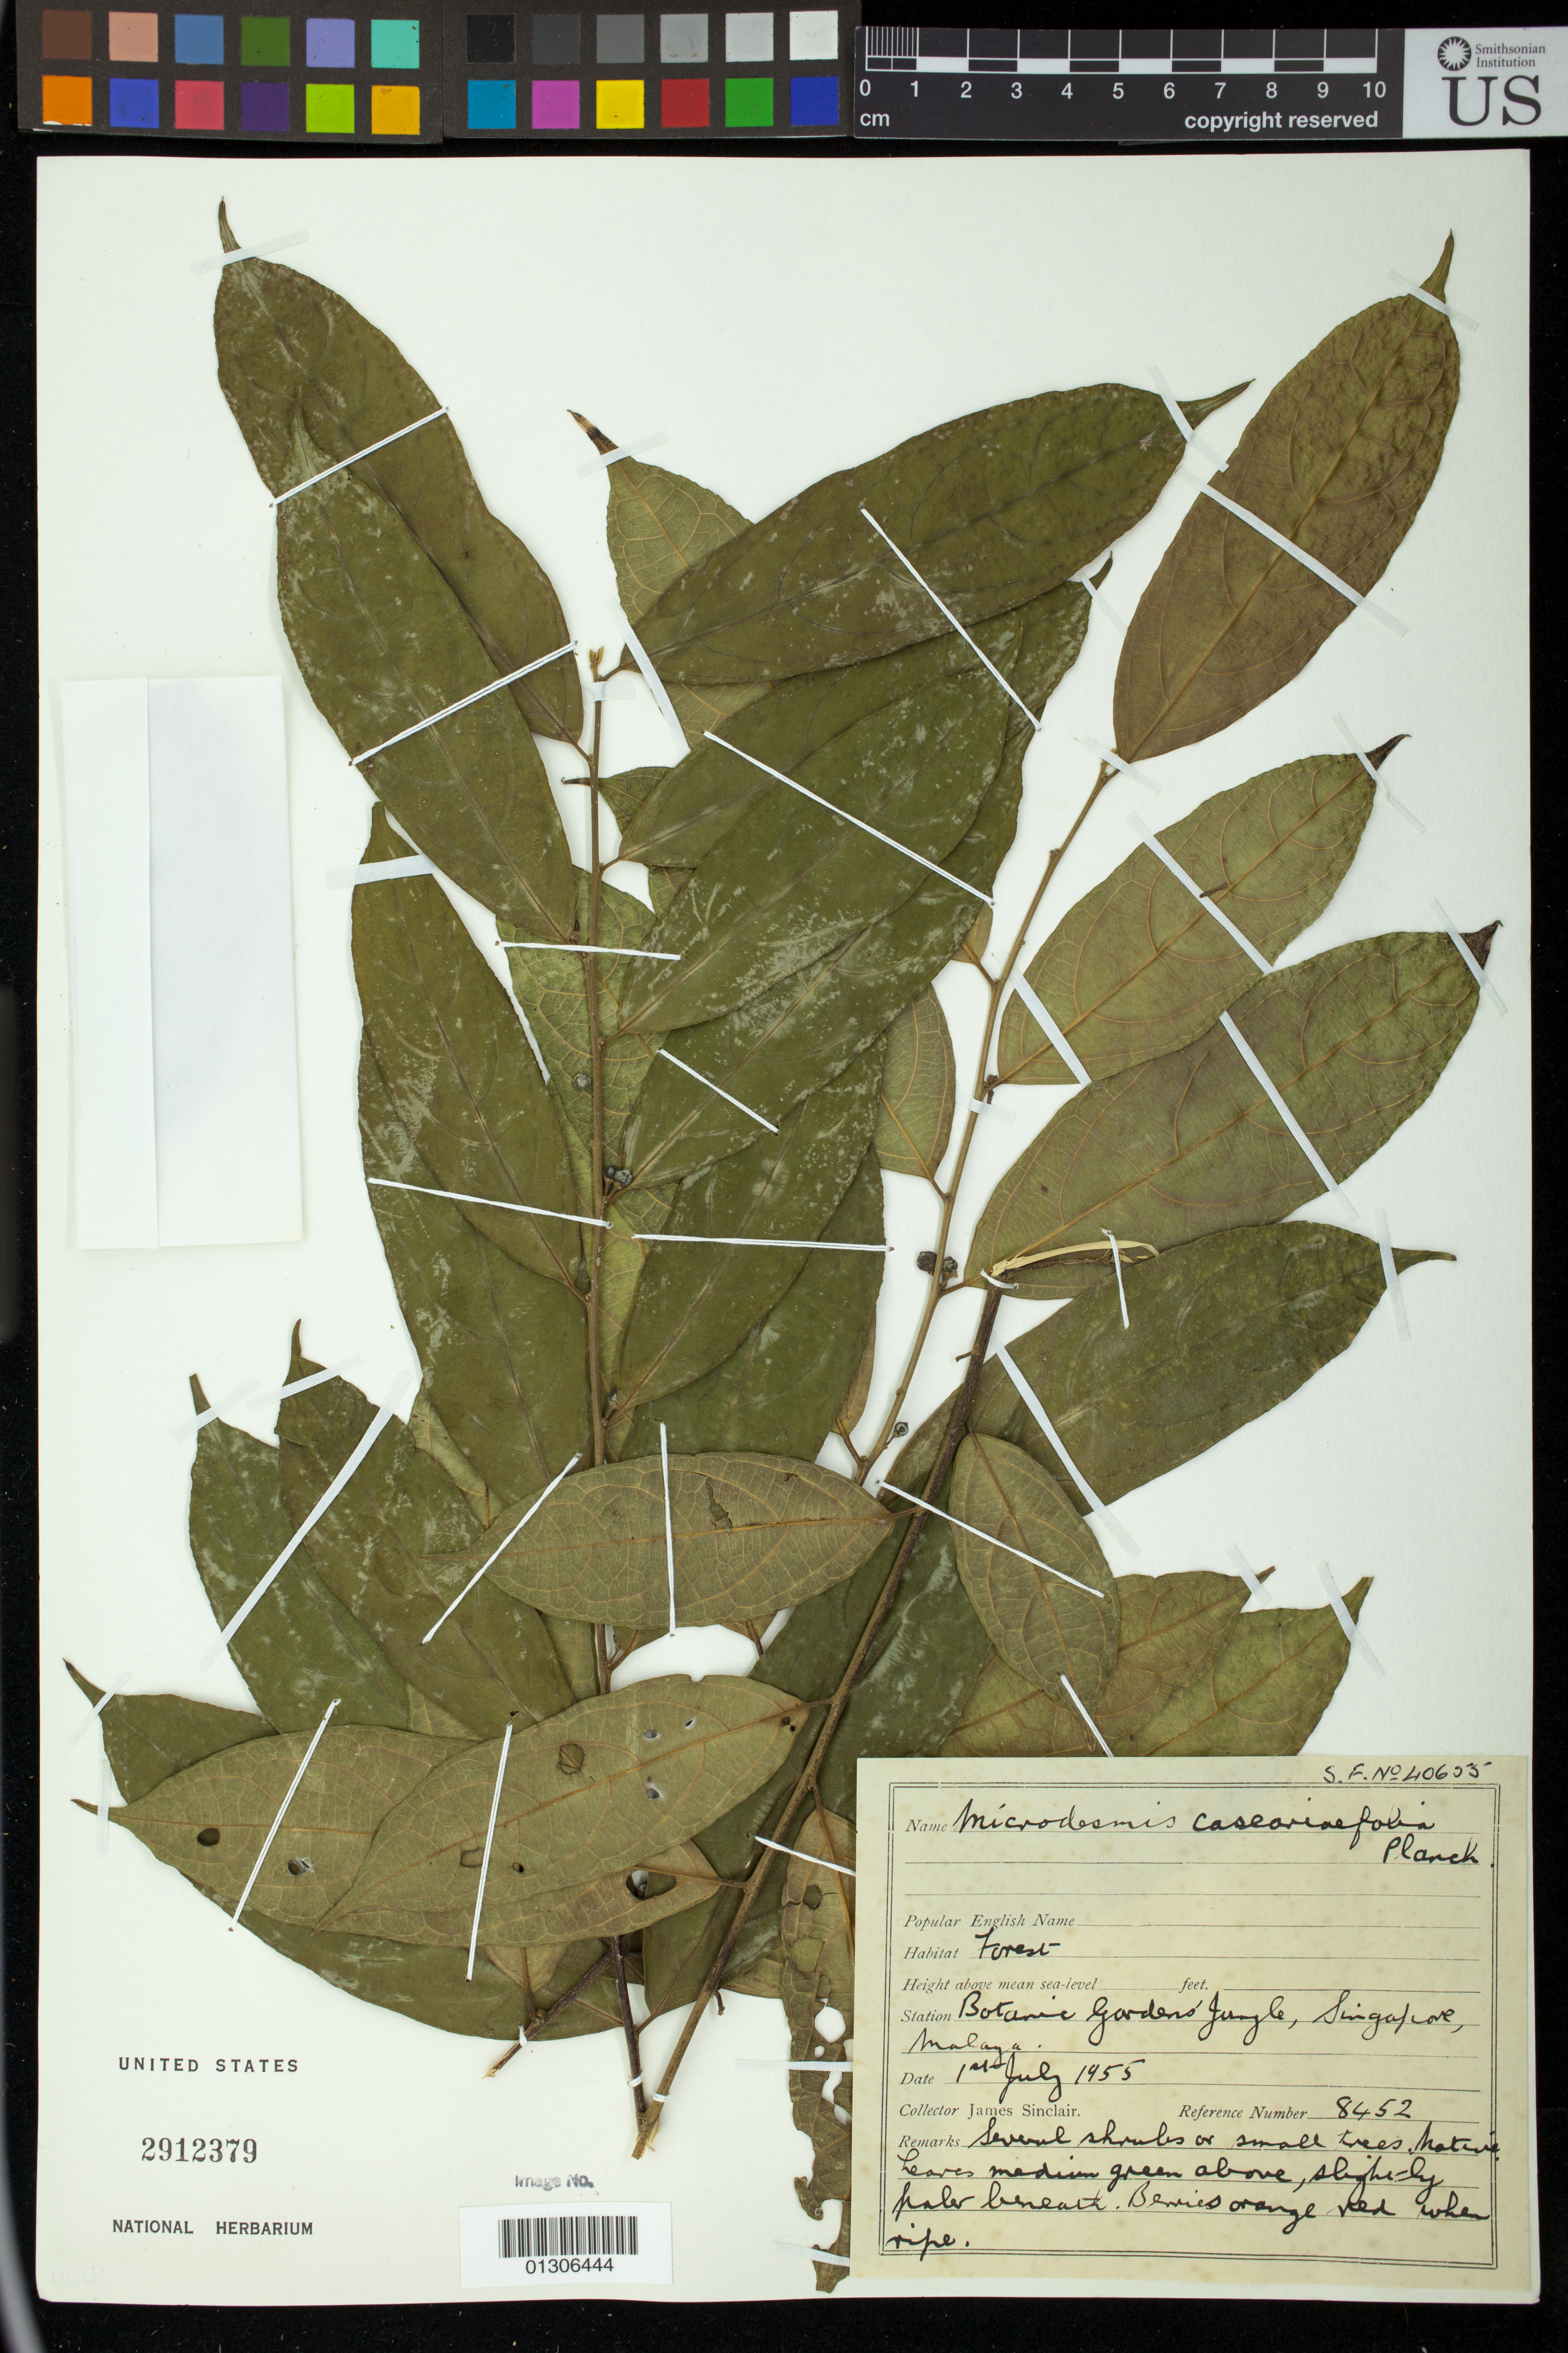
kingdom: Plantae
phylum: Tracheophyta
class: Magnoliopsida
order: Malpighiales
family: Pandaceae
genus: Microdesmis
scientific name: Microdesmis casearifolia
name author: Planch. & Hook.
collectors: J. Sinclair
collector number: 8452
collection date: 1955-07-01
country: Singapore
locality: Botanic Gardens' Jungle, Singapore, Malaya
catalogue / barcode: US 2912379